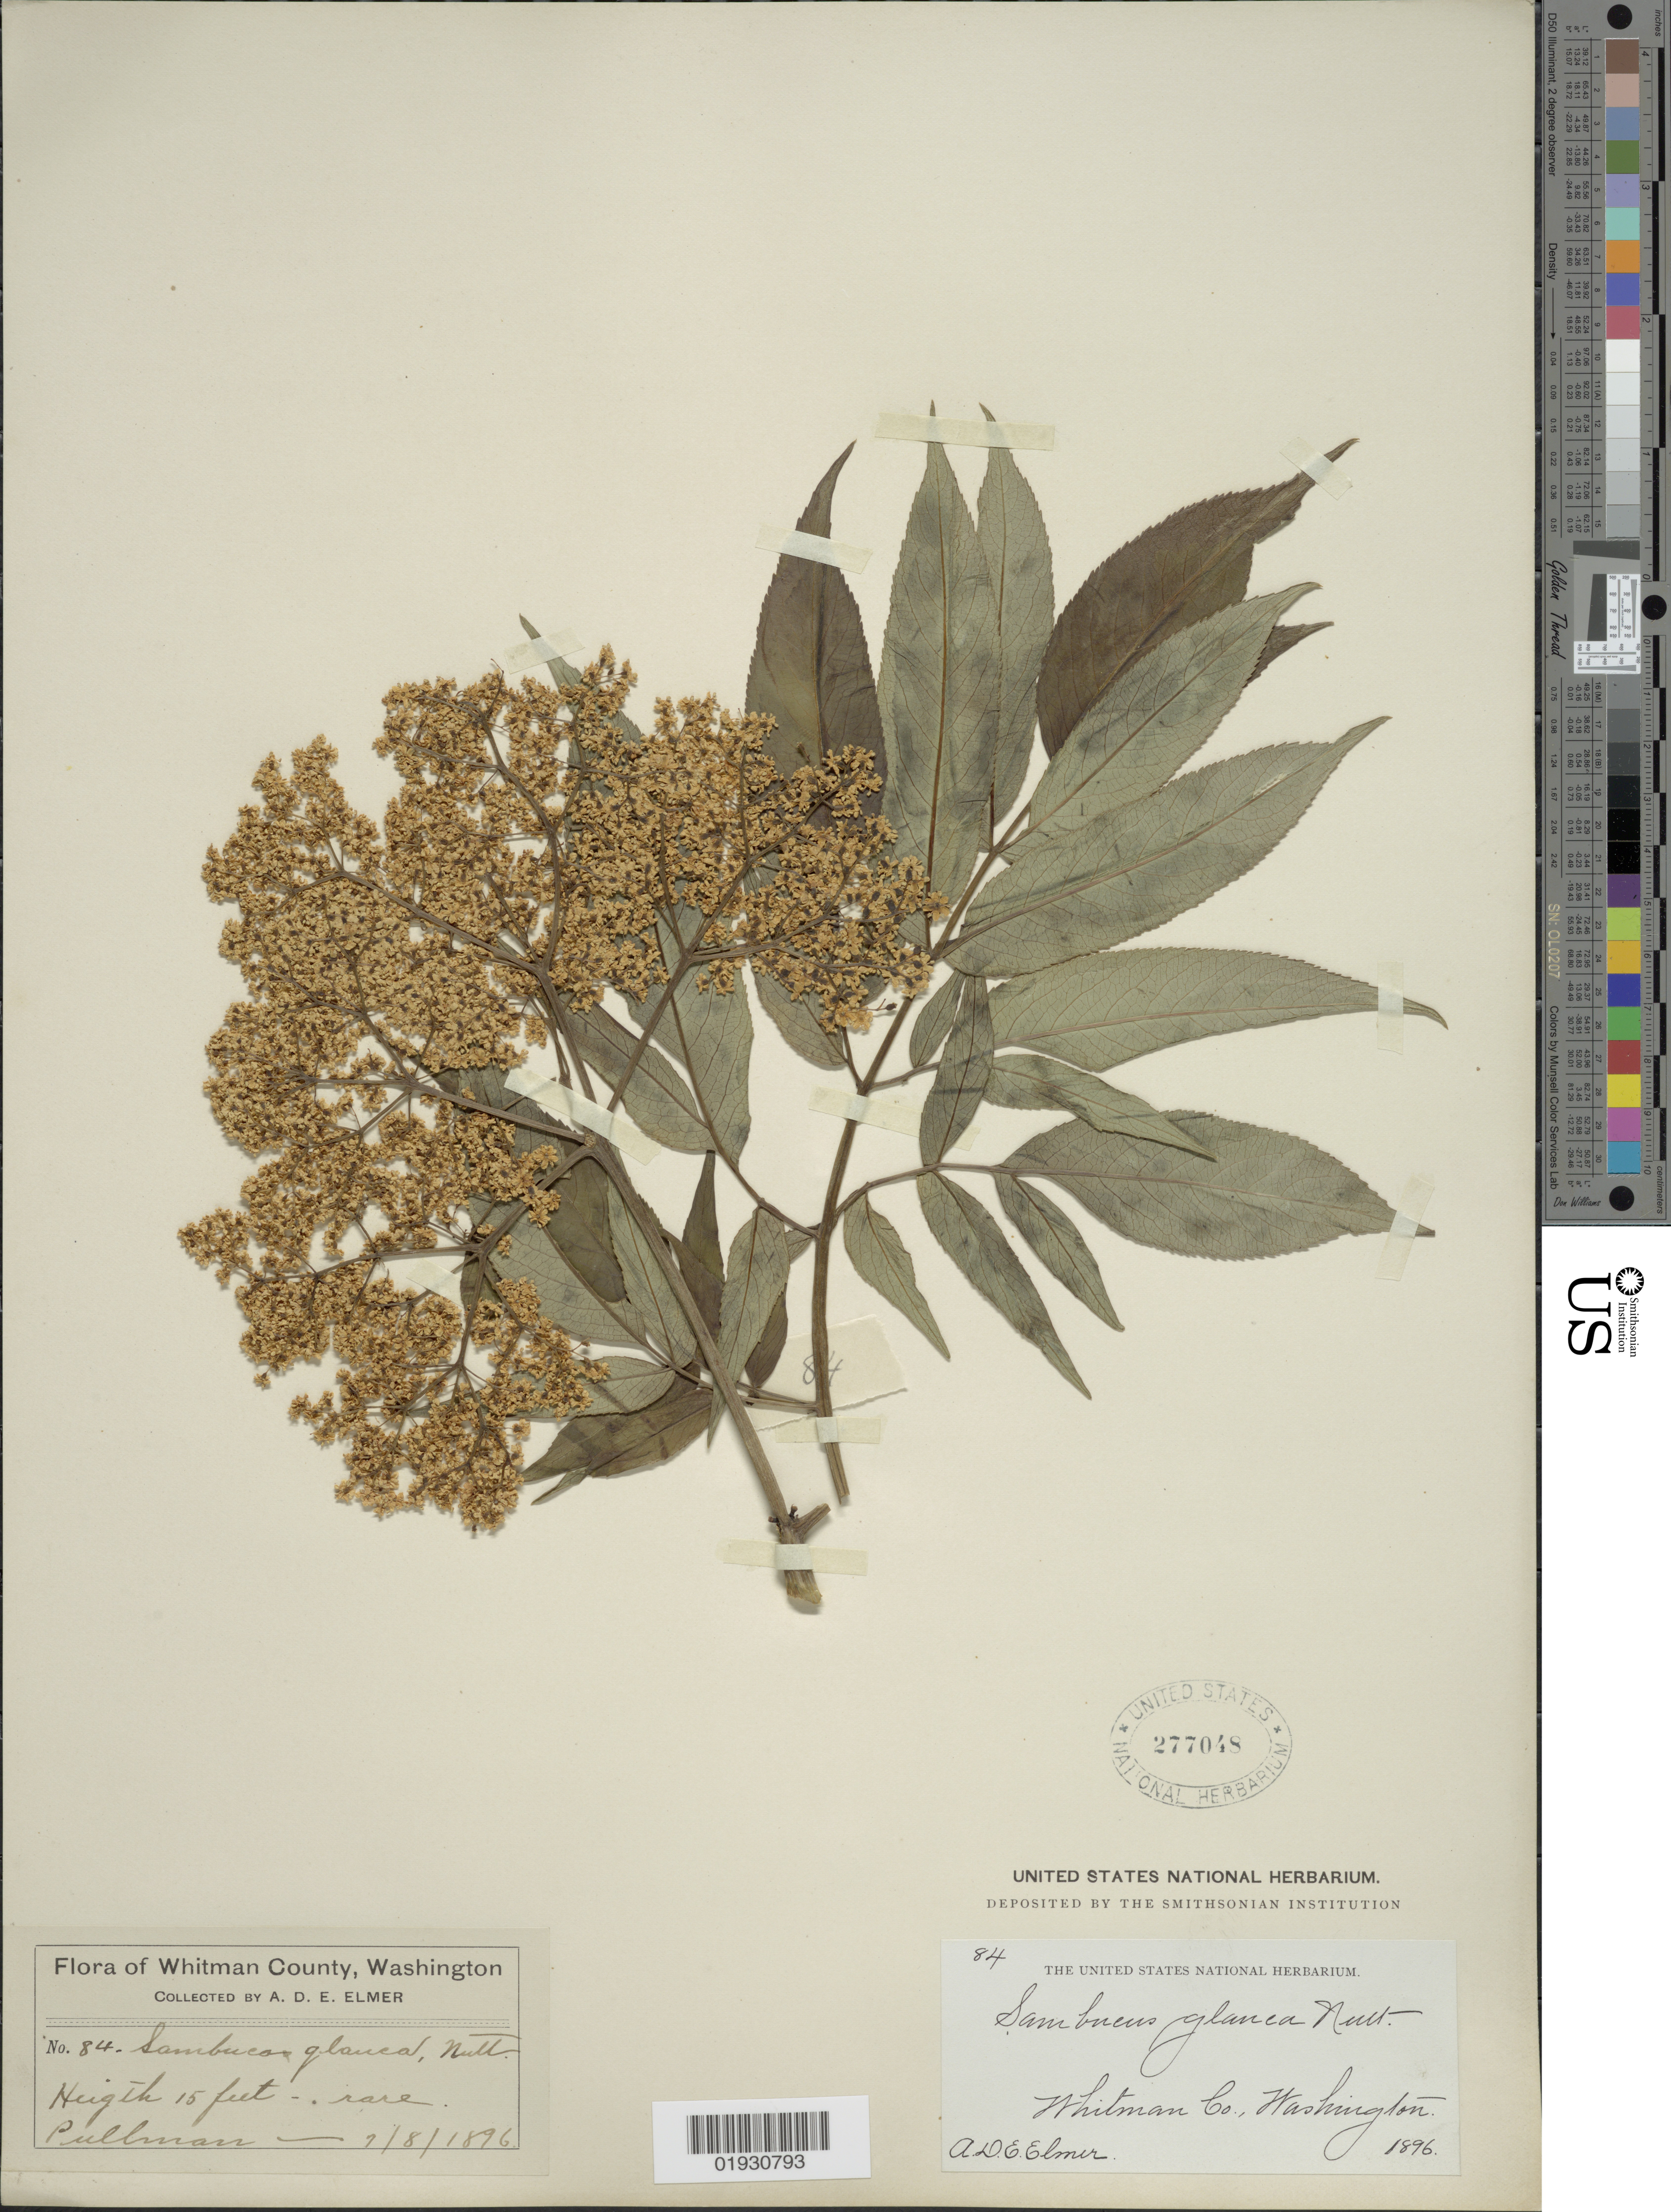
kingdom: Plantae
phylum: Tracheophyta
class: Magnoliopsida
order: Dipsacales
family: Viburnaceae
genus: Sambucus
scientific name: Sambucus cerulea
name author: Raf.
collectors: A. D. E. Elmer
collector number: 84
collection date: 1896-08-07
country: United States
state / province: Washington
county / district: Whitman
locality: Whitman County.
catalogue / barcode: US 277048